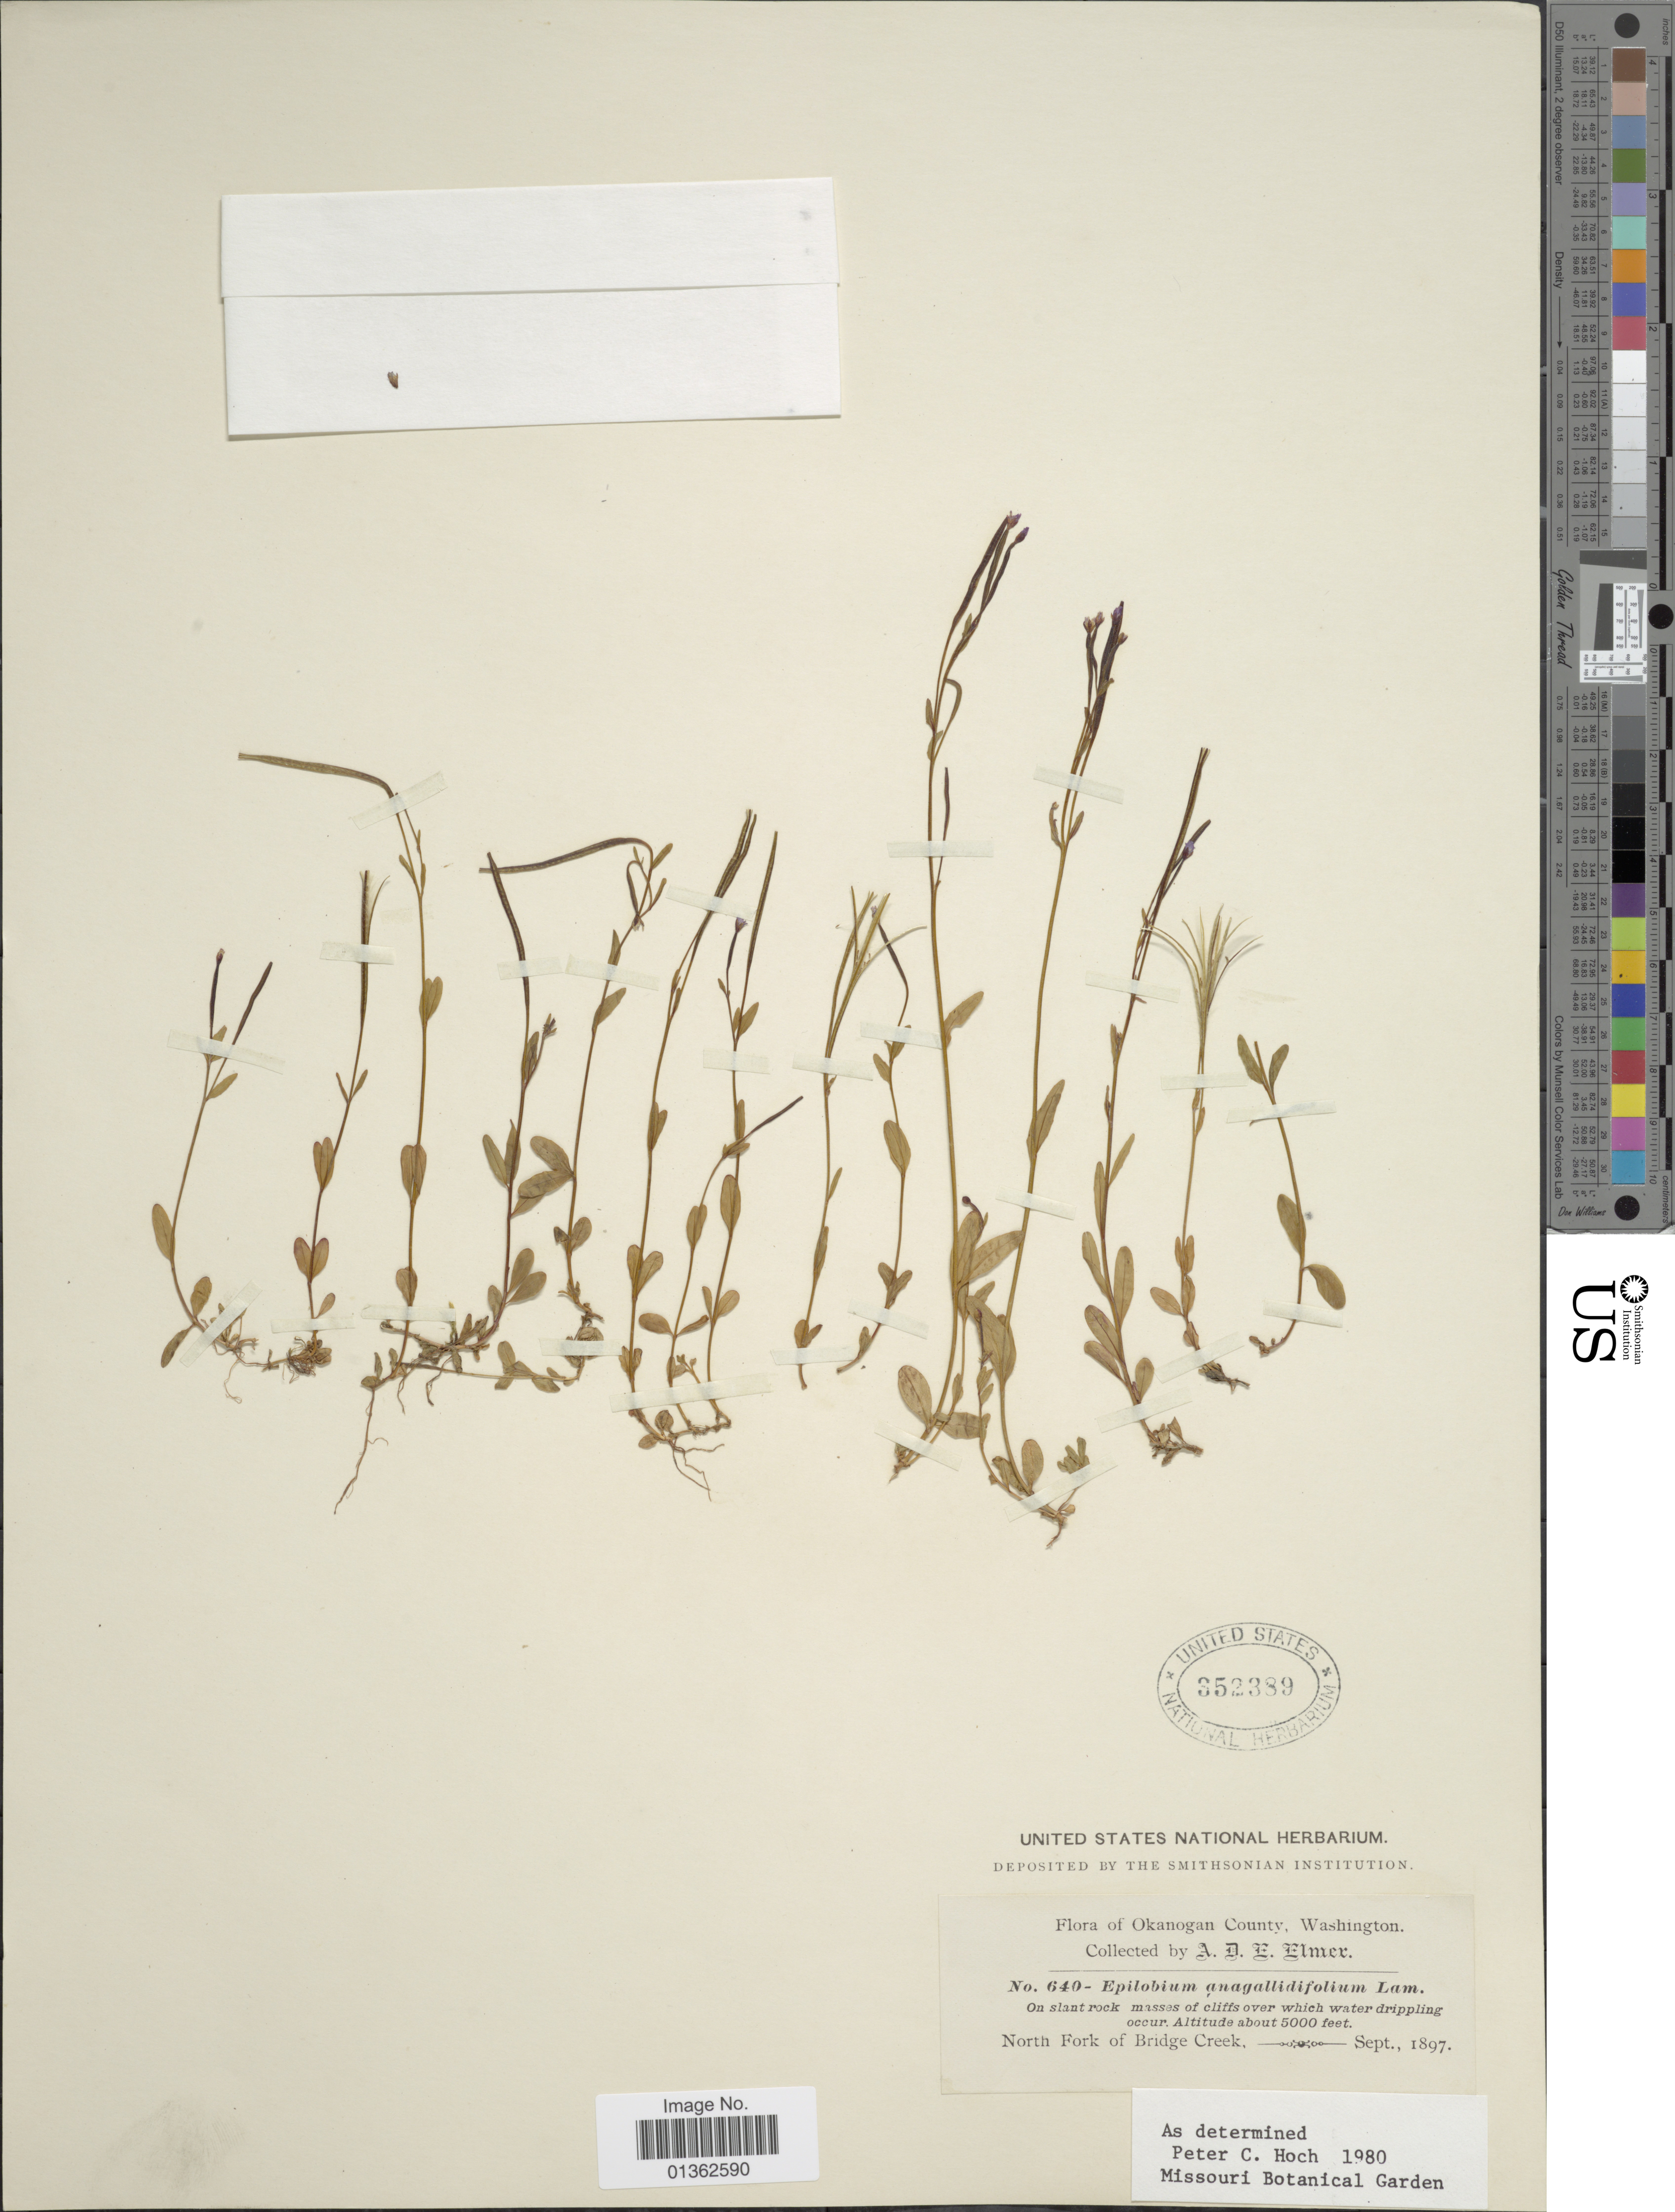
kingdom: Plantae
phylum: Tracheophyta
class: Magnoliopsida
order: Myrtales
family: Onagraceae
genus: Epilobium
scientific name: Epilobium anagallidifolium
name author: Lam.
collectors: A. D. E. Elmer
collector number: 640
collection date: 1897-09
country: United States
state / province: Washington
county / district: Okanogan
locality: Okanogan County. North Fork of Bridge Creek.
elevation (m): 1524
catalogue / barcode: US 352389